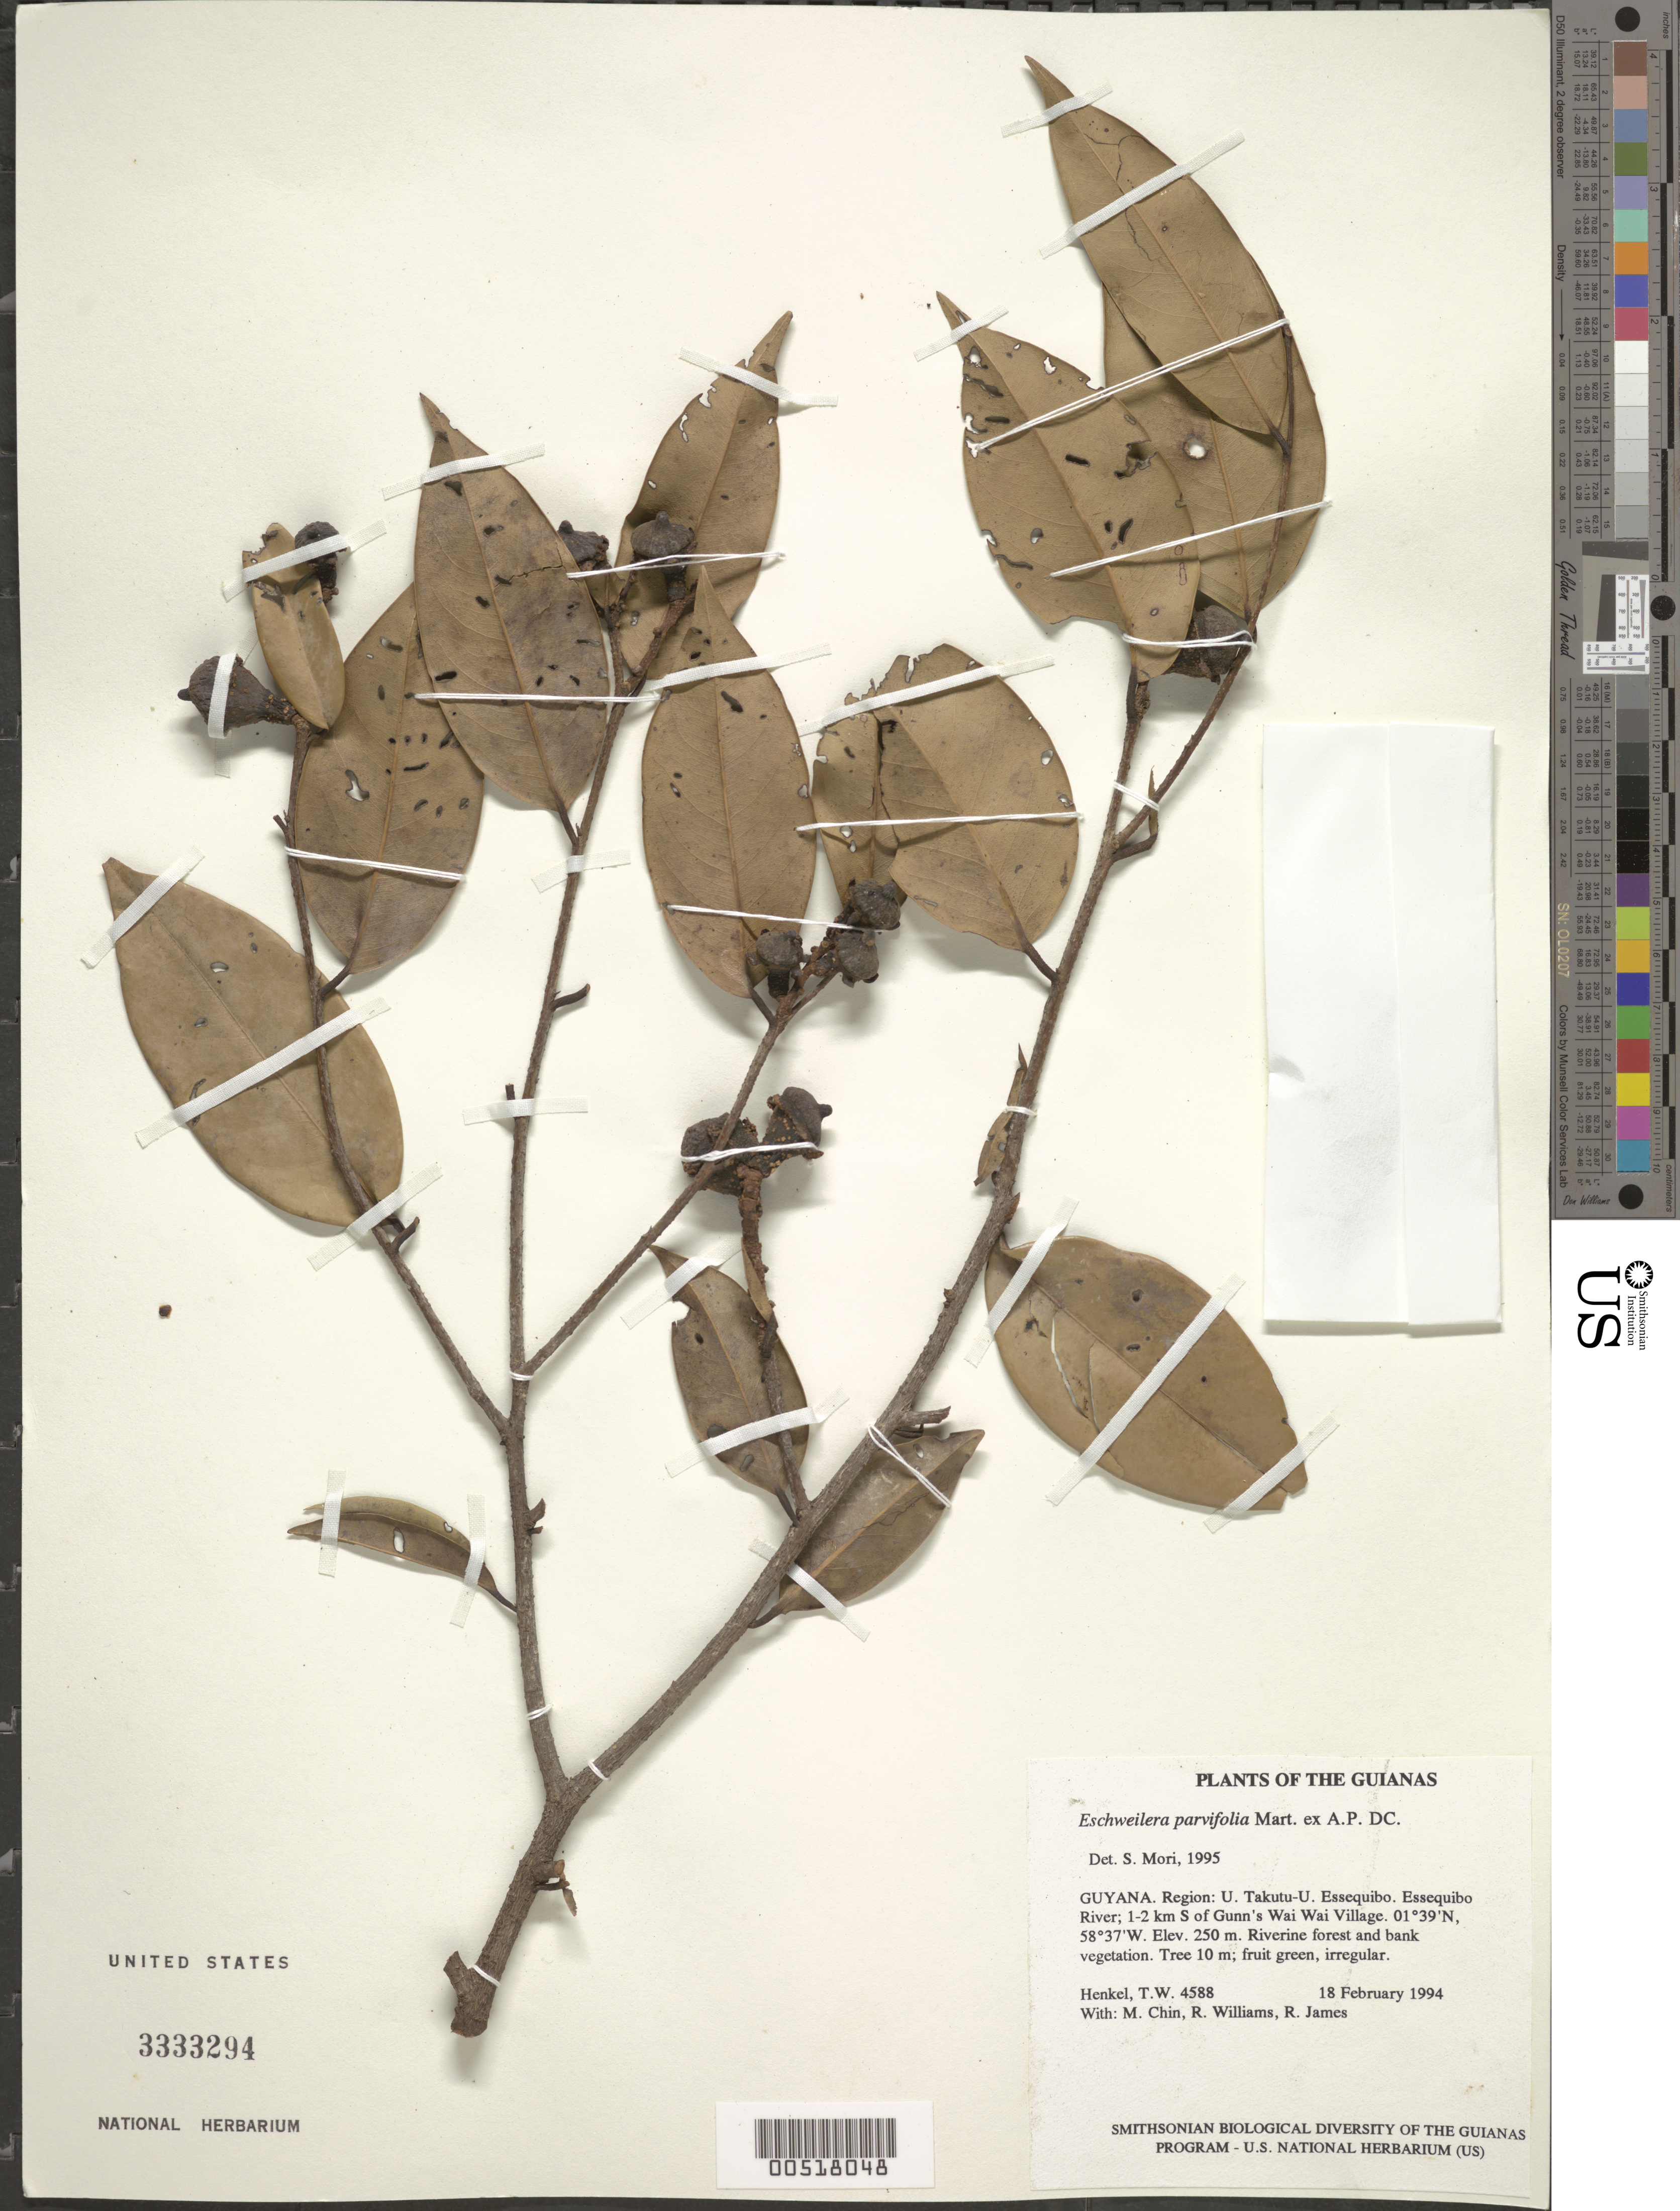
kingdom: Plantae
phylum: Tracheophyta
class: Magnoliopsida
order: Ericales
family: Lecythidaceae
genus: Eschweilera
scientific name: Eschweilera parvifolia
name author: Mart. ex DC.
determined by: Mori, Scott A.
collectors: T. Henkel, M. Chin, R. Williams & R. James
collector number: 4588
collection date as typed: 18 February 1994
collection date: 1994-02-18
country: Guyana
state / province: U. Takutu-U. Essequibo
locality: Essequibo River; 1-2 km S of Gunn's Wai Wai Village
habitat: Riverine forest and bank vegetation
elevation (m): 250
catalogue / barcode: US 3333294